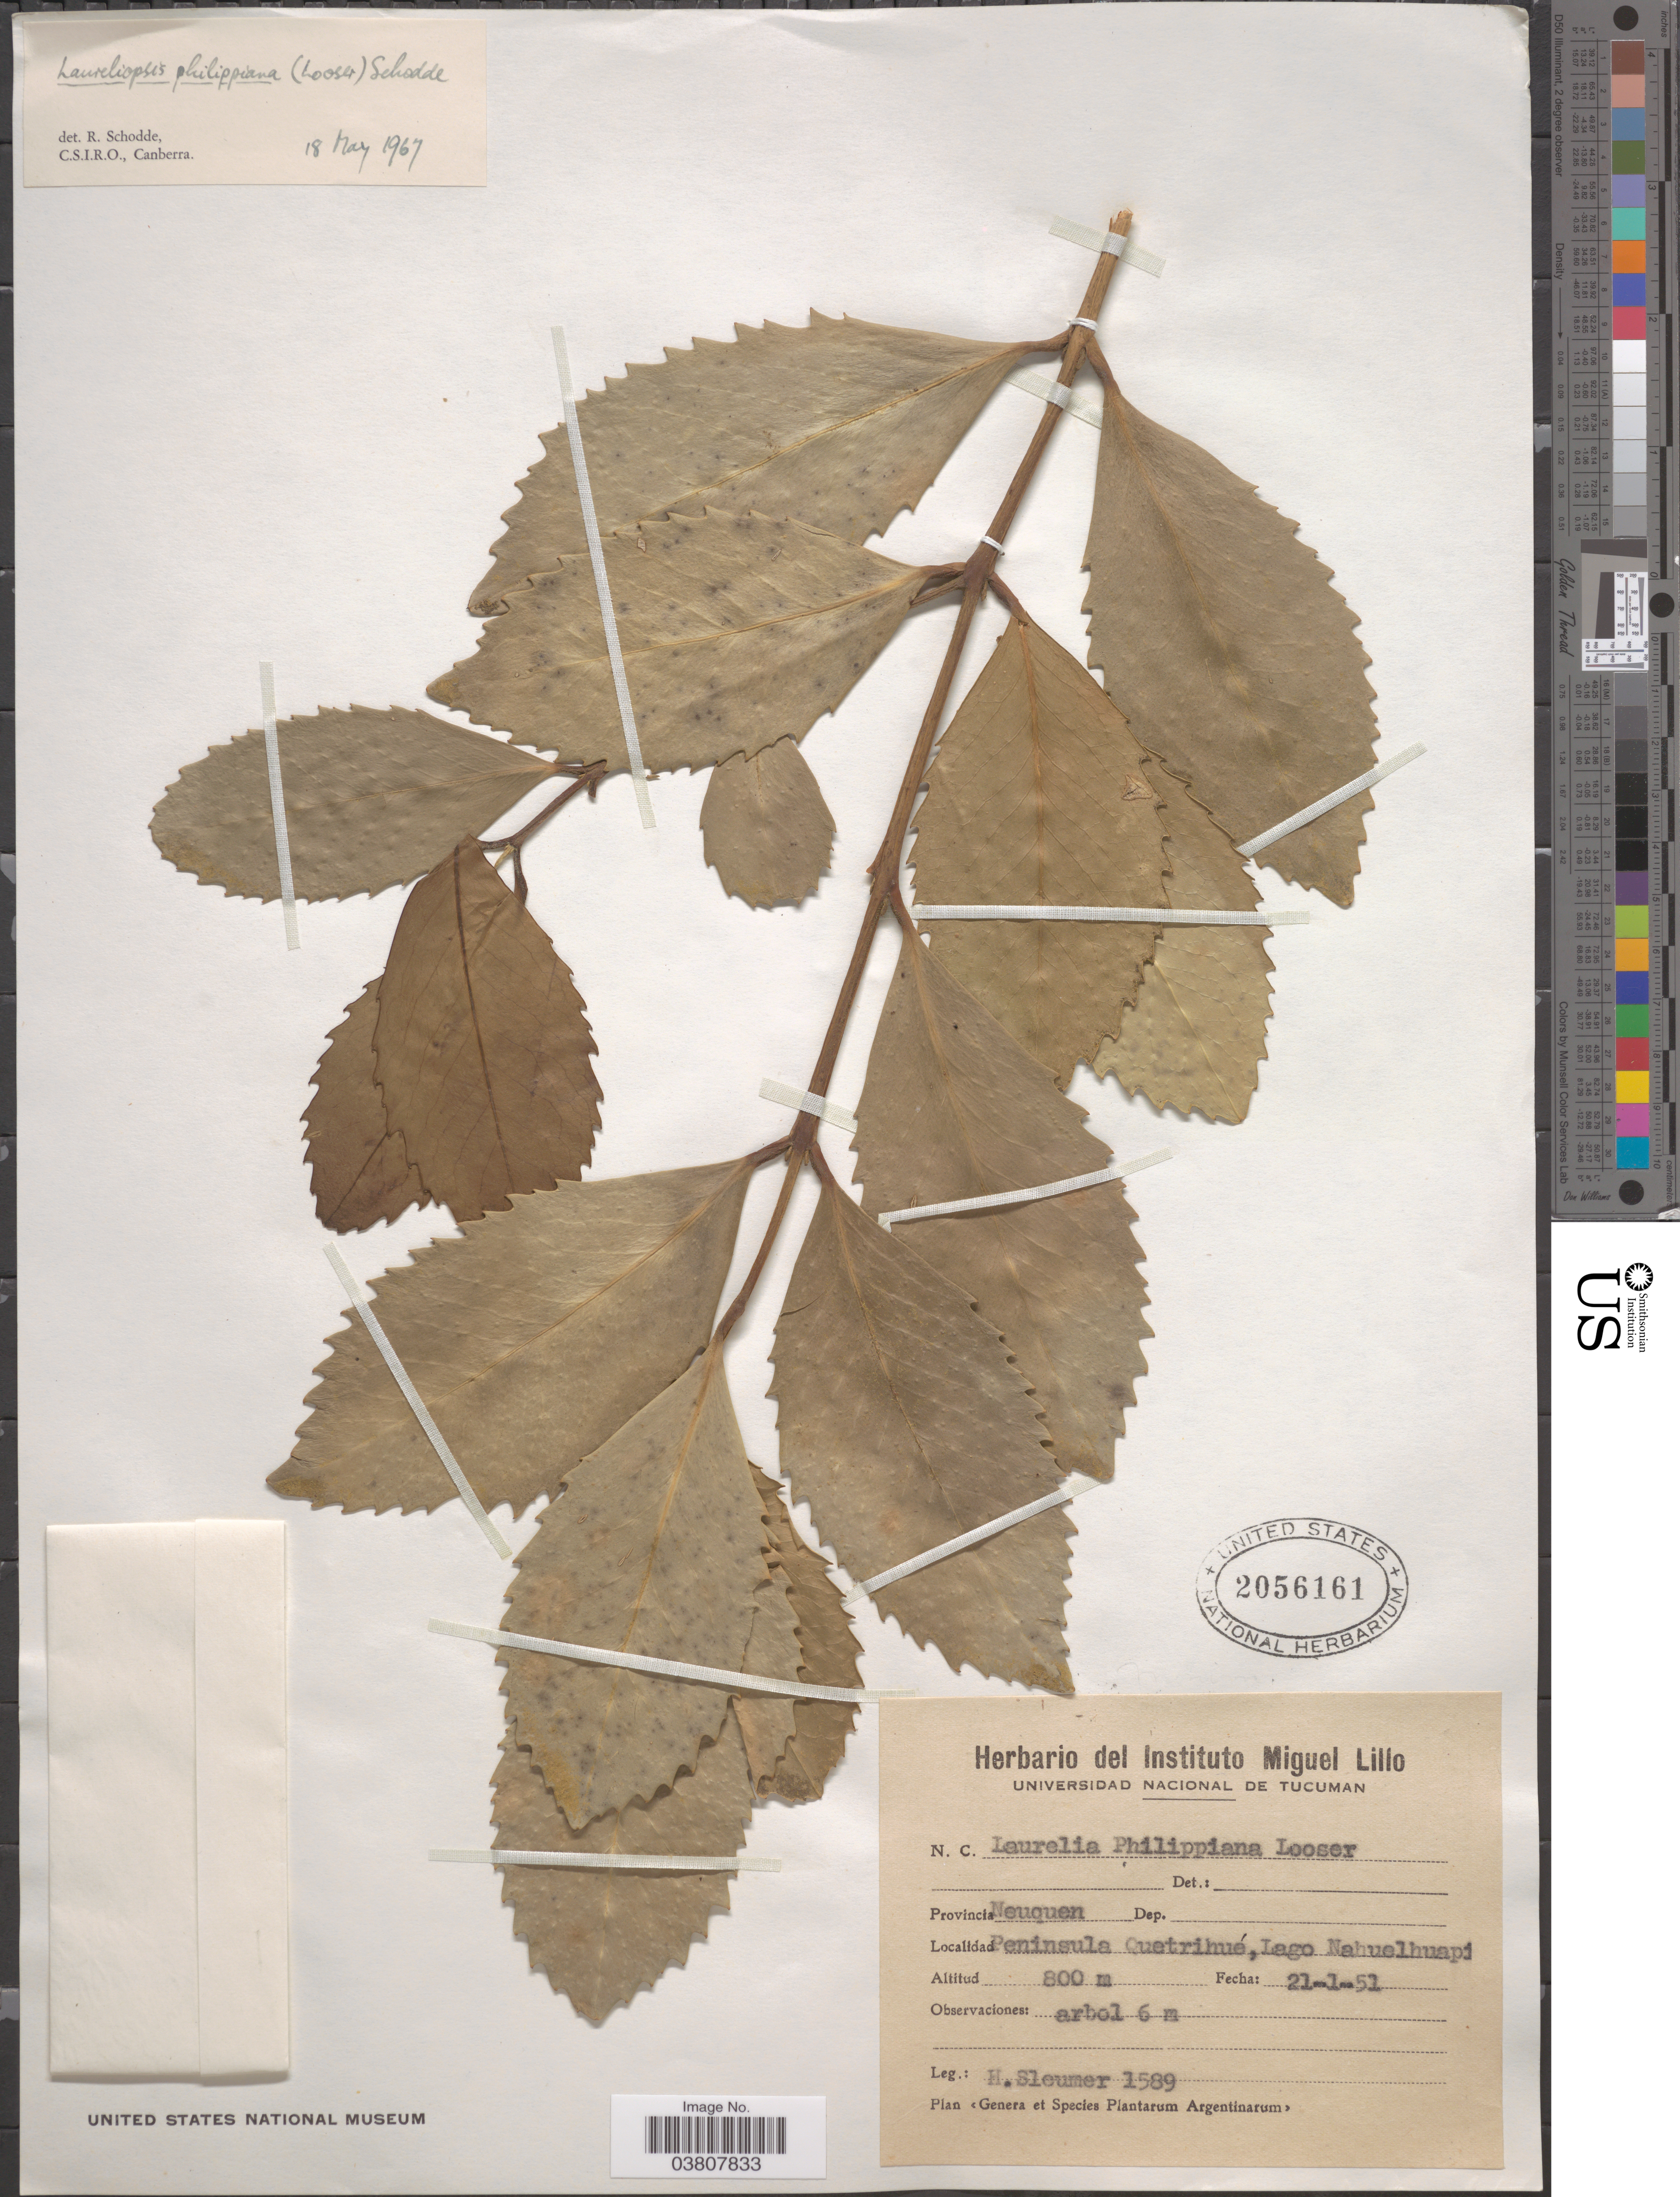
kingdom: Plantae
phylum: Tracheophyta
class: Magnoliopsida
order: Laurales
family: Atherospermataceae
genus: Laurelia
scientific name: Laurelia philippiana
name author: Looser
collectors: H. O. Sleumer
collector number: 1589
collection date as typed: Transcribed d/m/y: 21/1/51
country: Argentina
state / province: Neuquen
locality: Peninsula Quetrihué, Lago Nahuelhuapi.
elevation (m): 800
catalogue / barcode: US 2056161